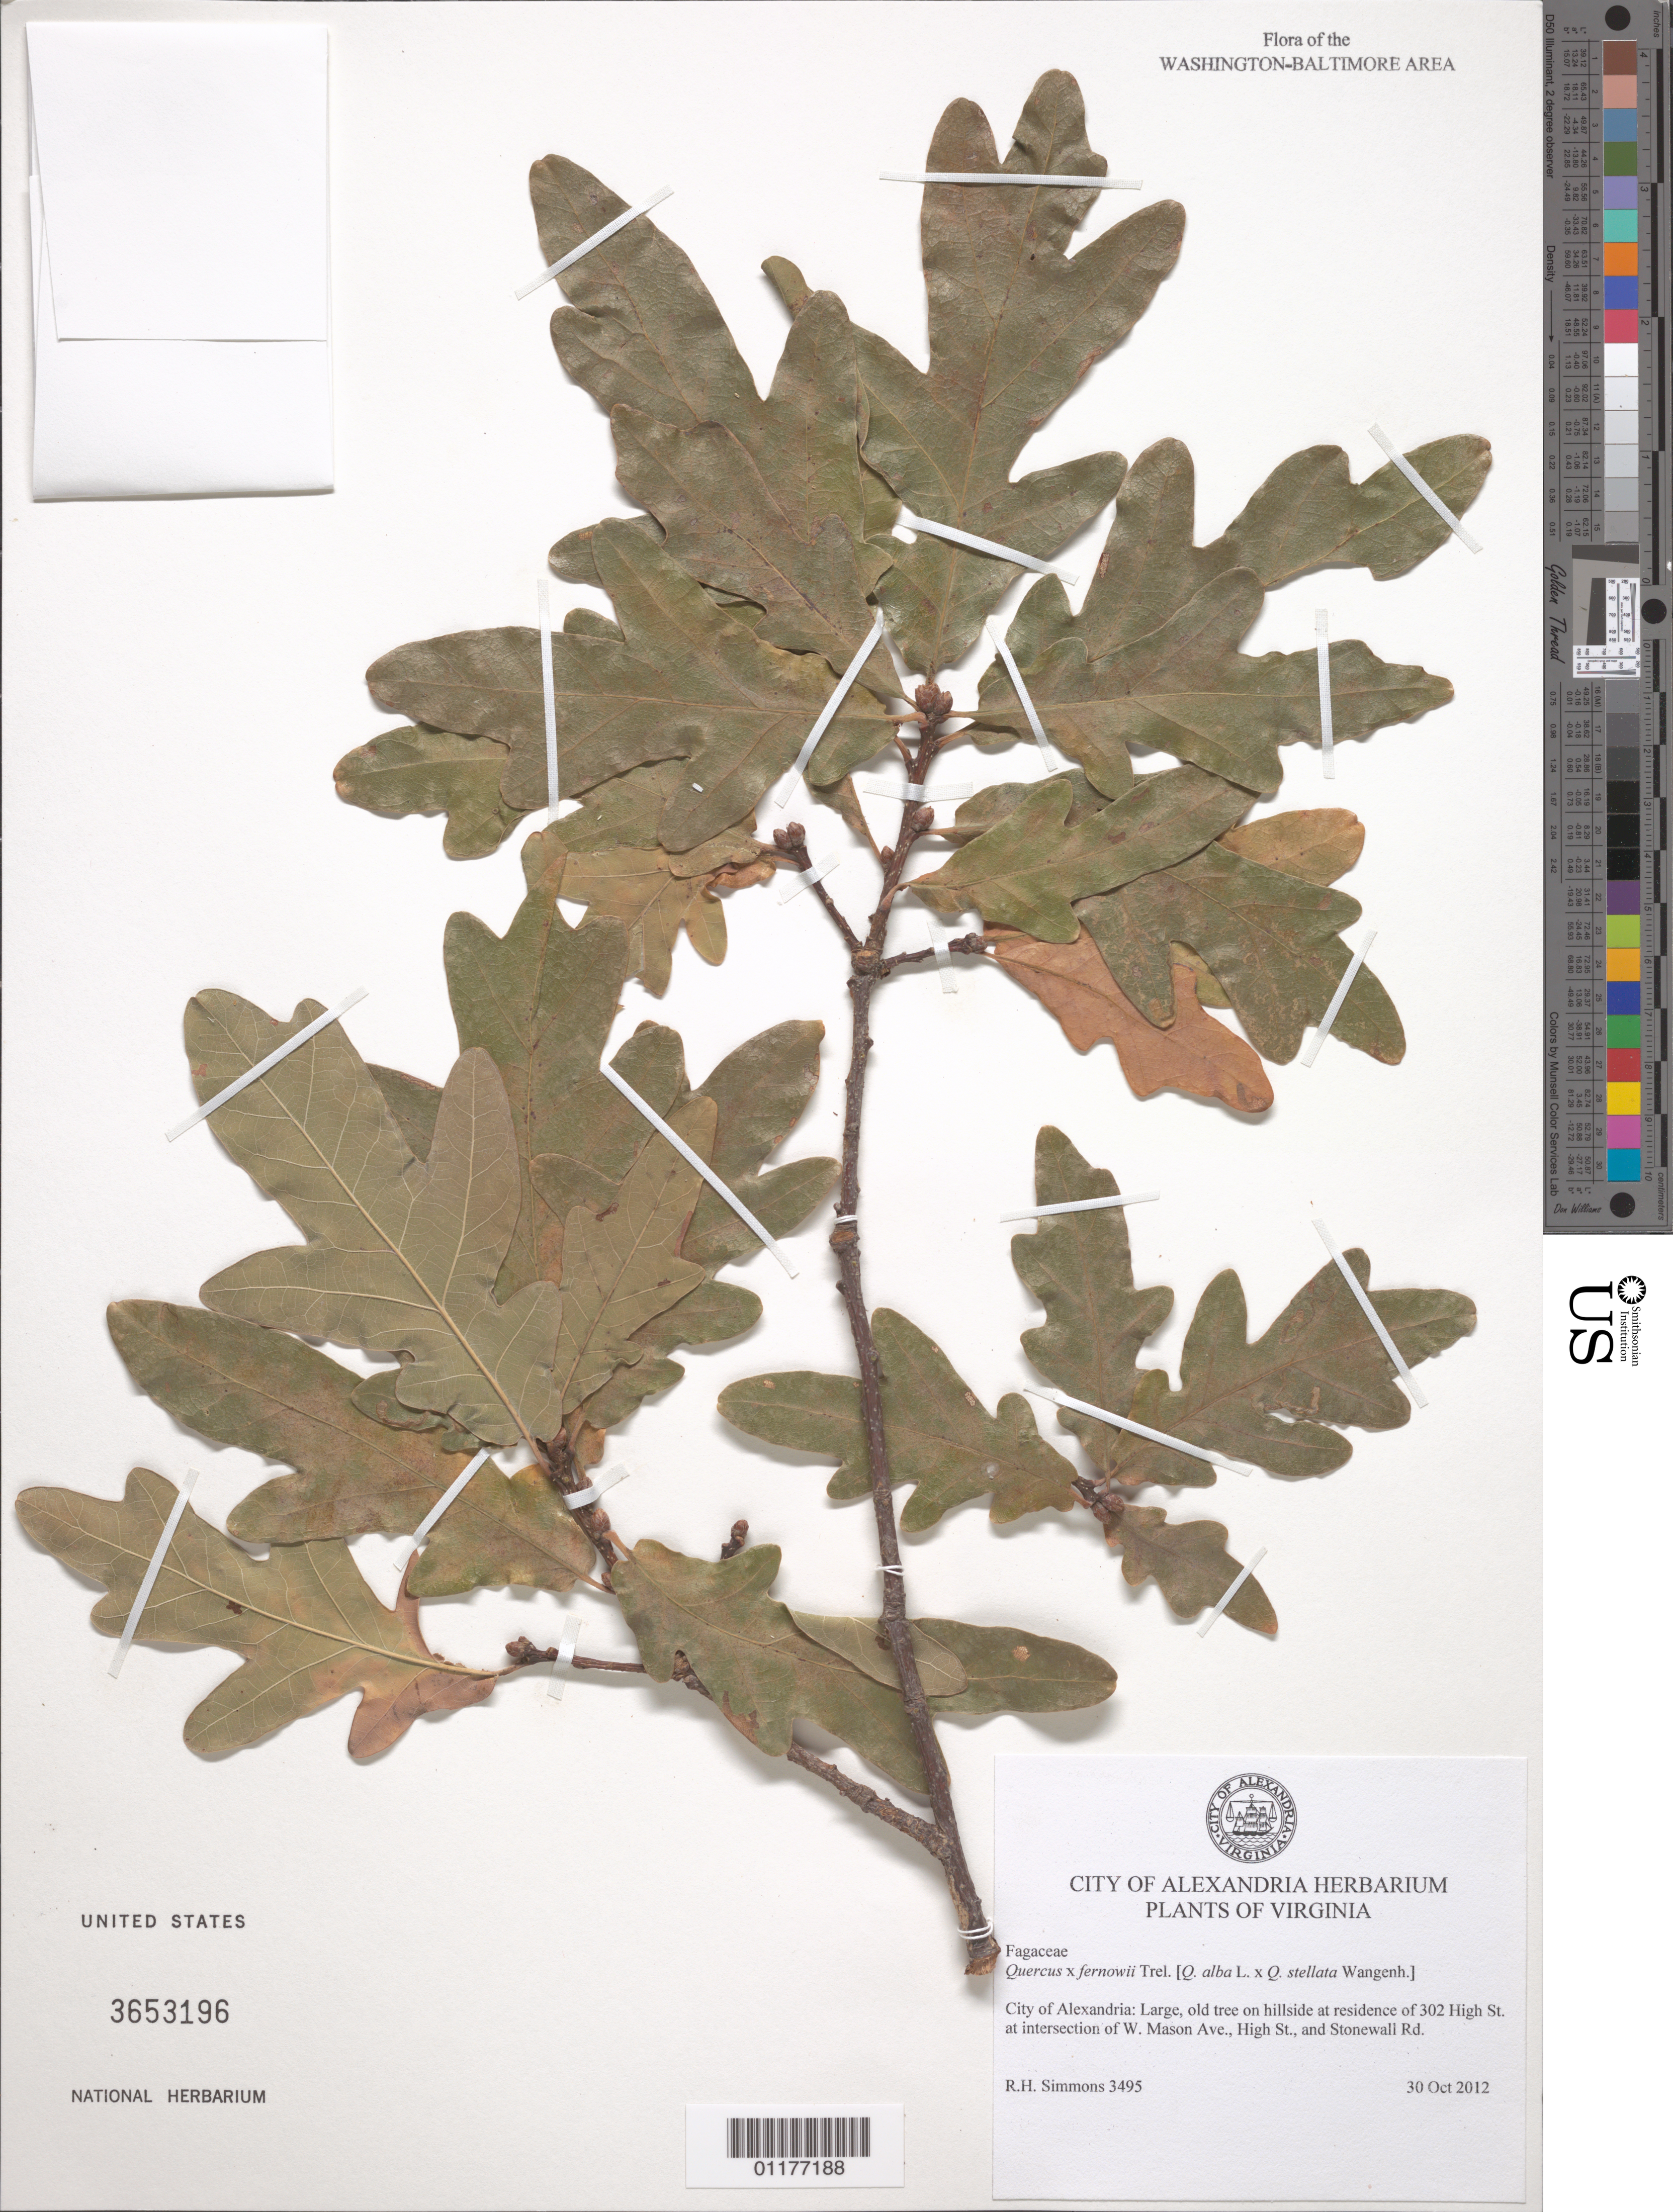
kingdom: Plantae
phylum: Tracheophyta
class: Magnoliopsida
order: Fagales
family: Fagaceae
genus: Quercus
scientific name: Quercus x fernowii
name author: Trel.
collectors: R. H. Simmons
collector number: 3495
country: United States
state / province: Virginia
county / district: City of Alexandria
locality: Alexandria, 302 High St. at intersection of W. Mason Ave. High St. and Stonewall Rd.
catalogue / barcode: US 3653196